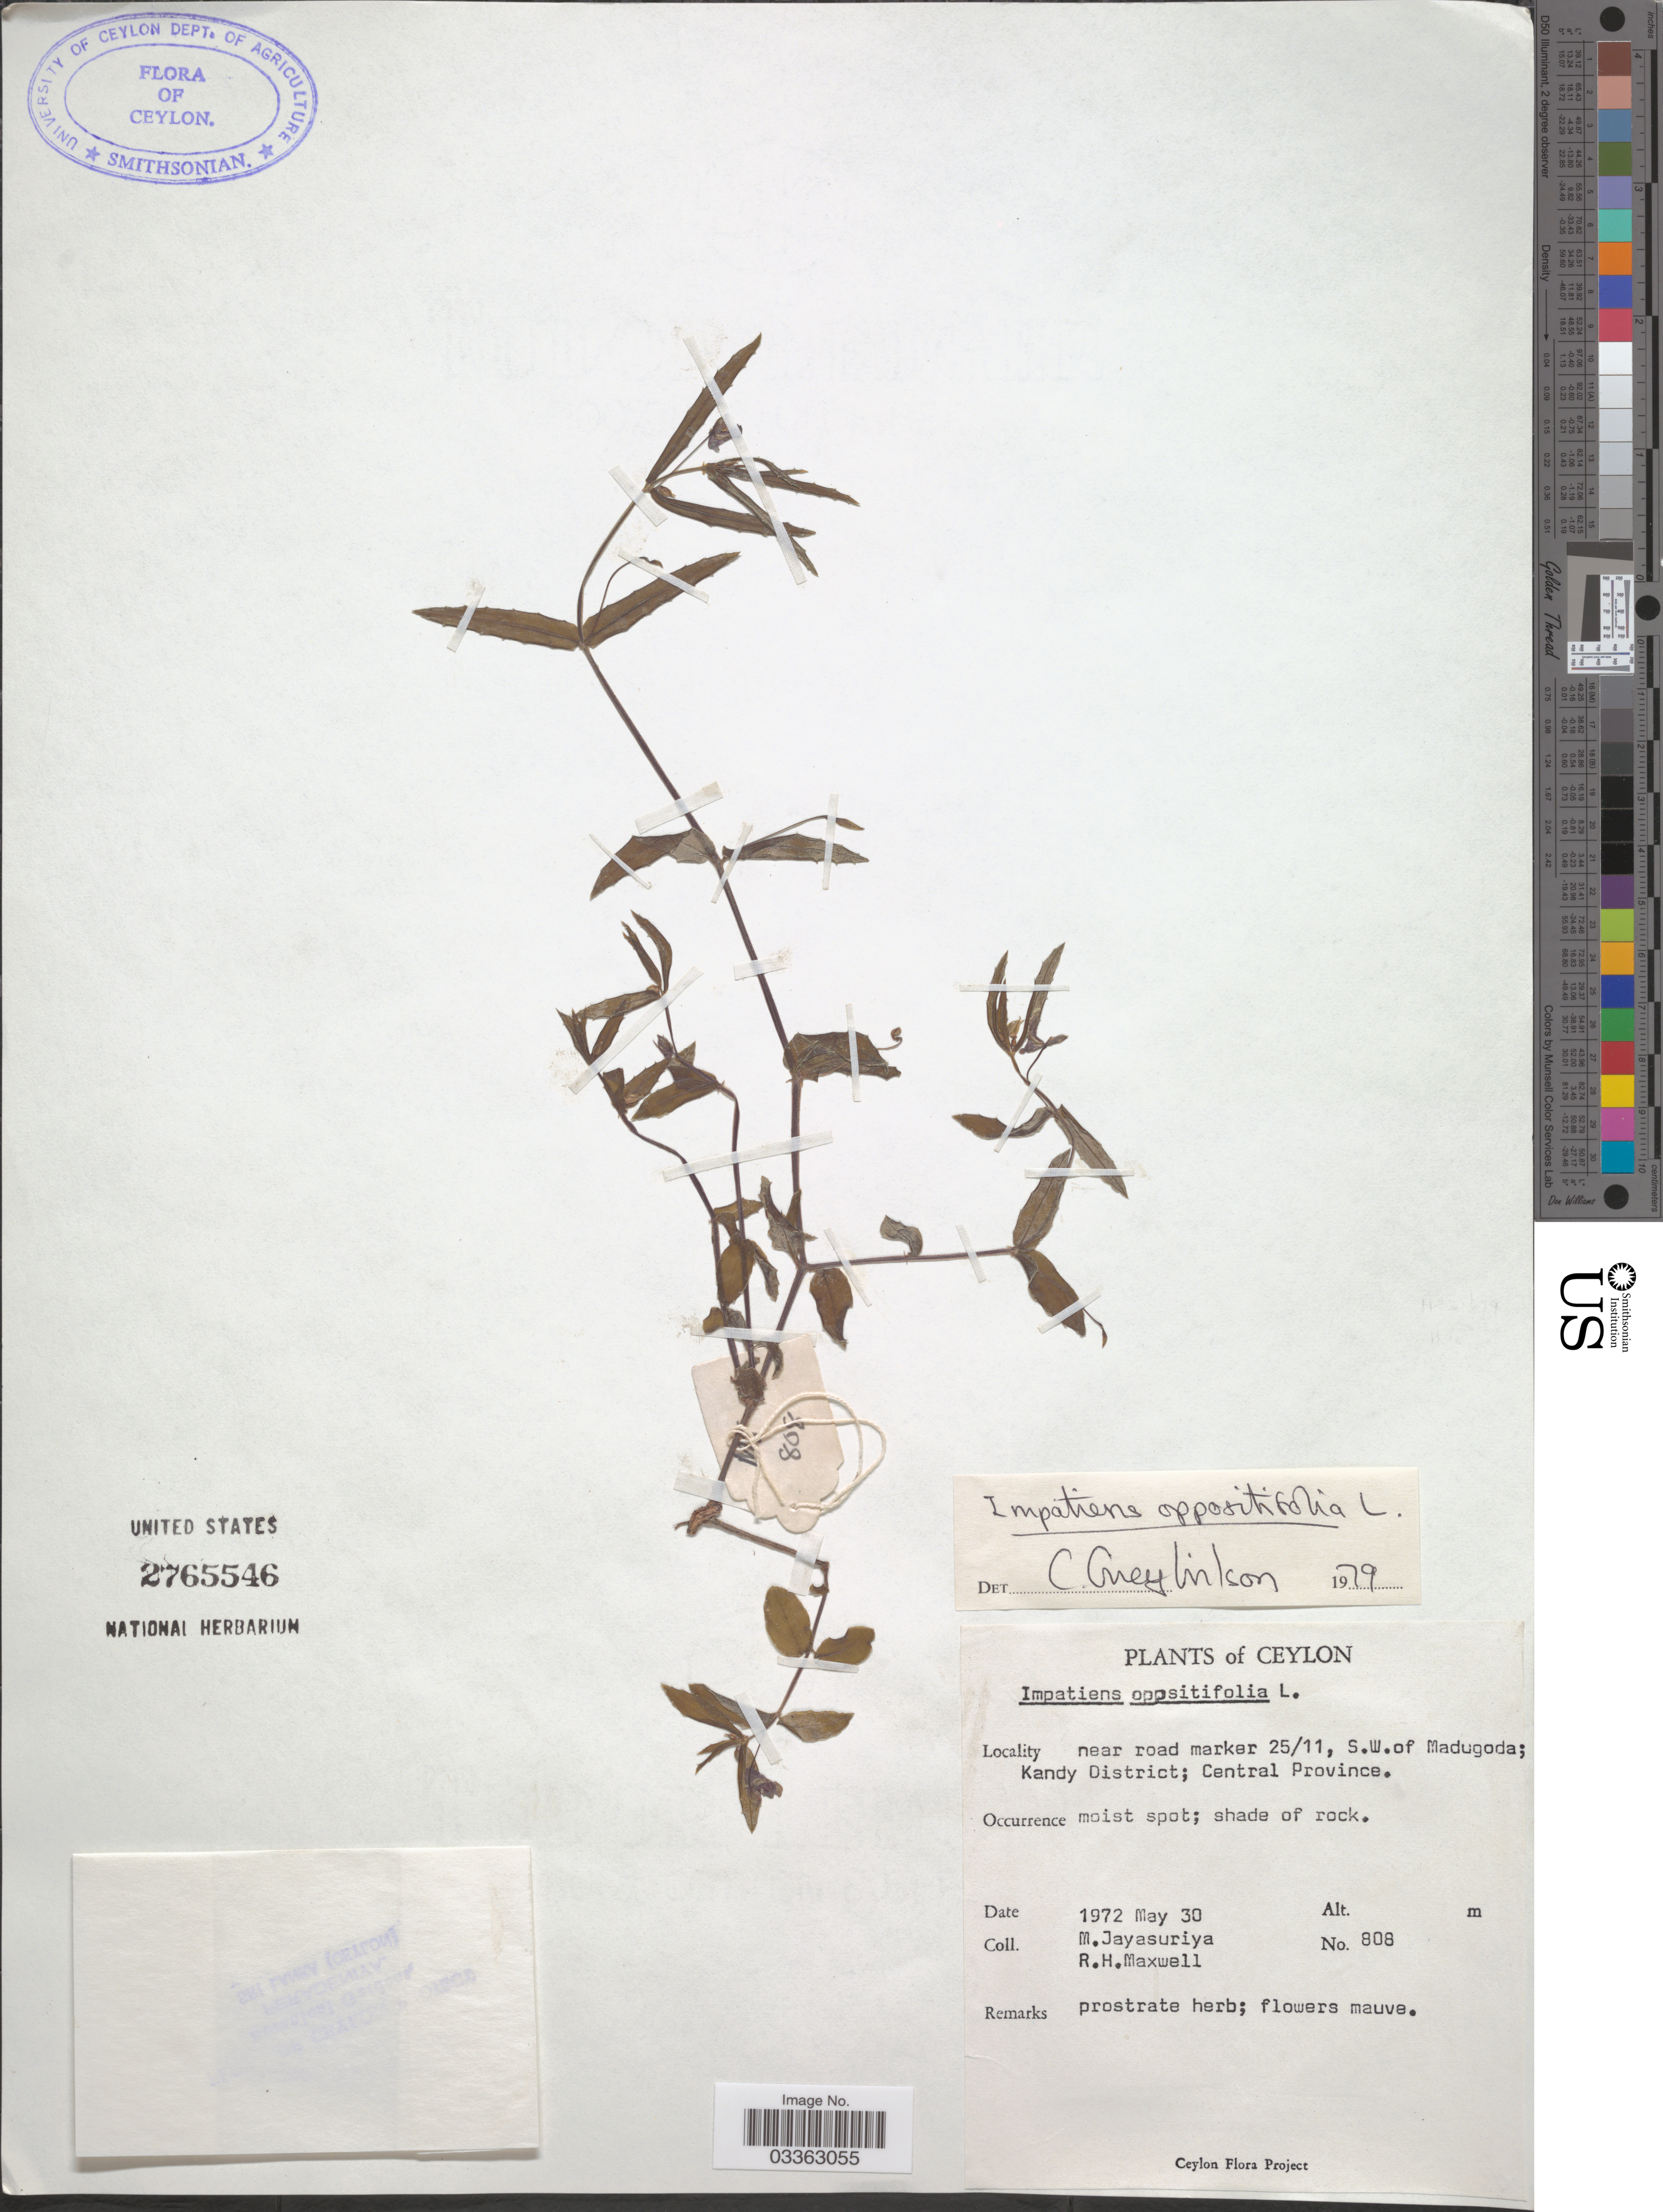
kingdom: Plantae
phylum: Tracheophyta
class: Magnoliopsida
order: Ericales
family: Balsaminaceae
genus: Impatiens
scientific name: Impatiens oppositifolia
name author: L.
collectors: M. Jayasuriya & R. Maxwell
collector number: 808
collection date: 1972-05-30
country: Sri Lanka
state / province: Central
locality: Ceylon, near road marker 25/11, S.W. of Madugoda; Kandy District.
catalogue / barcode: US 2765546